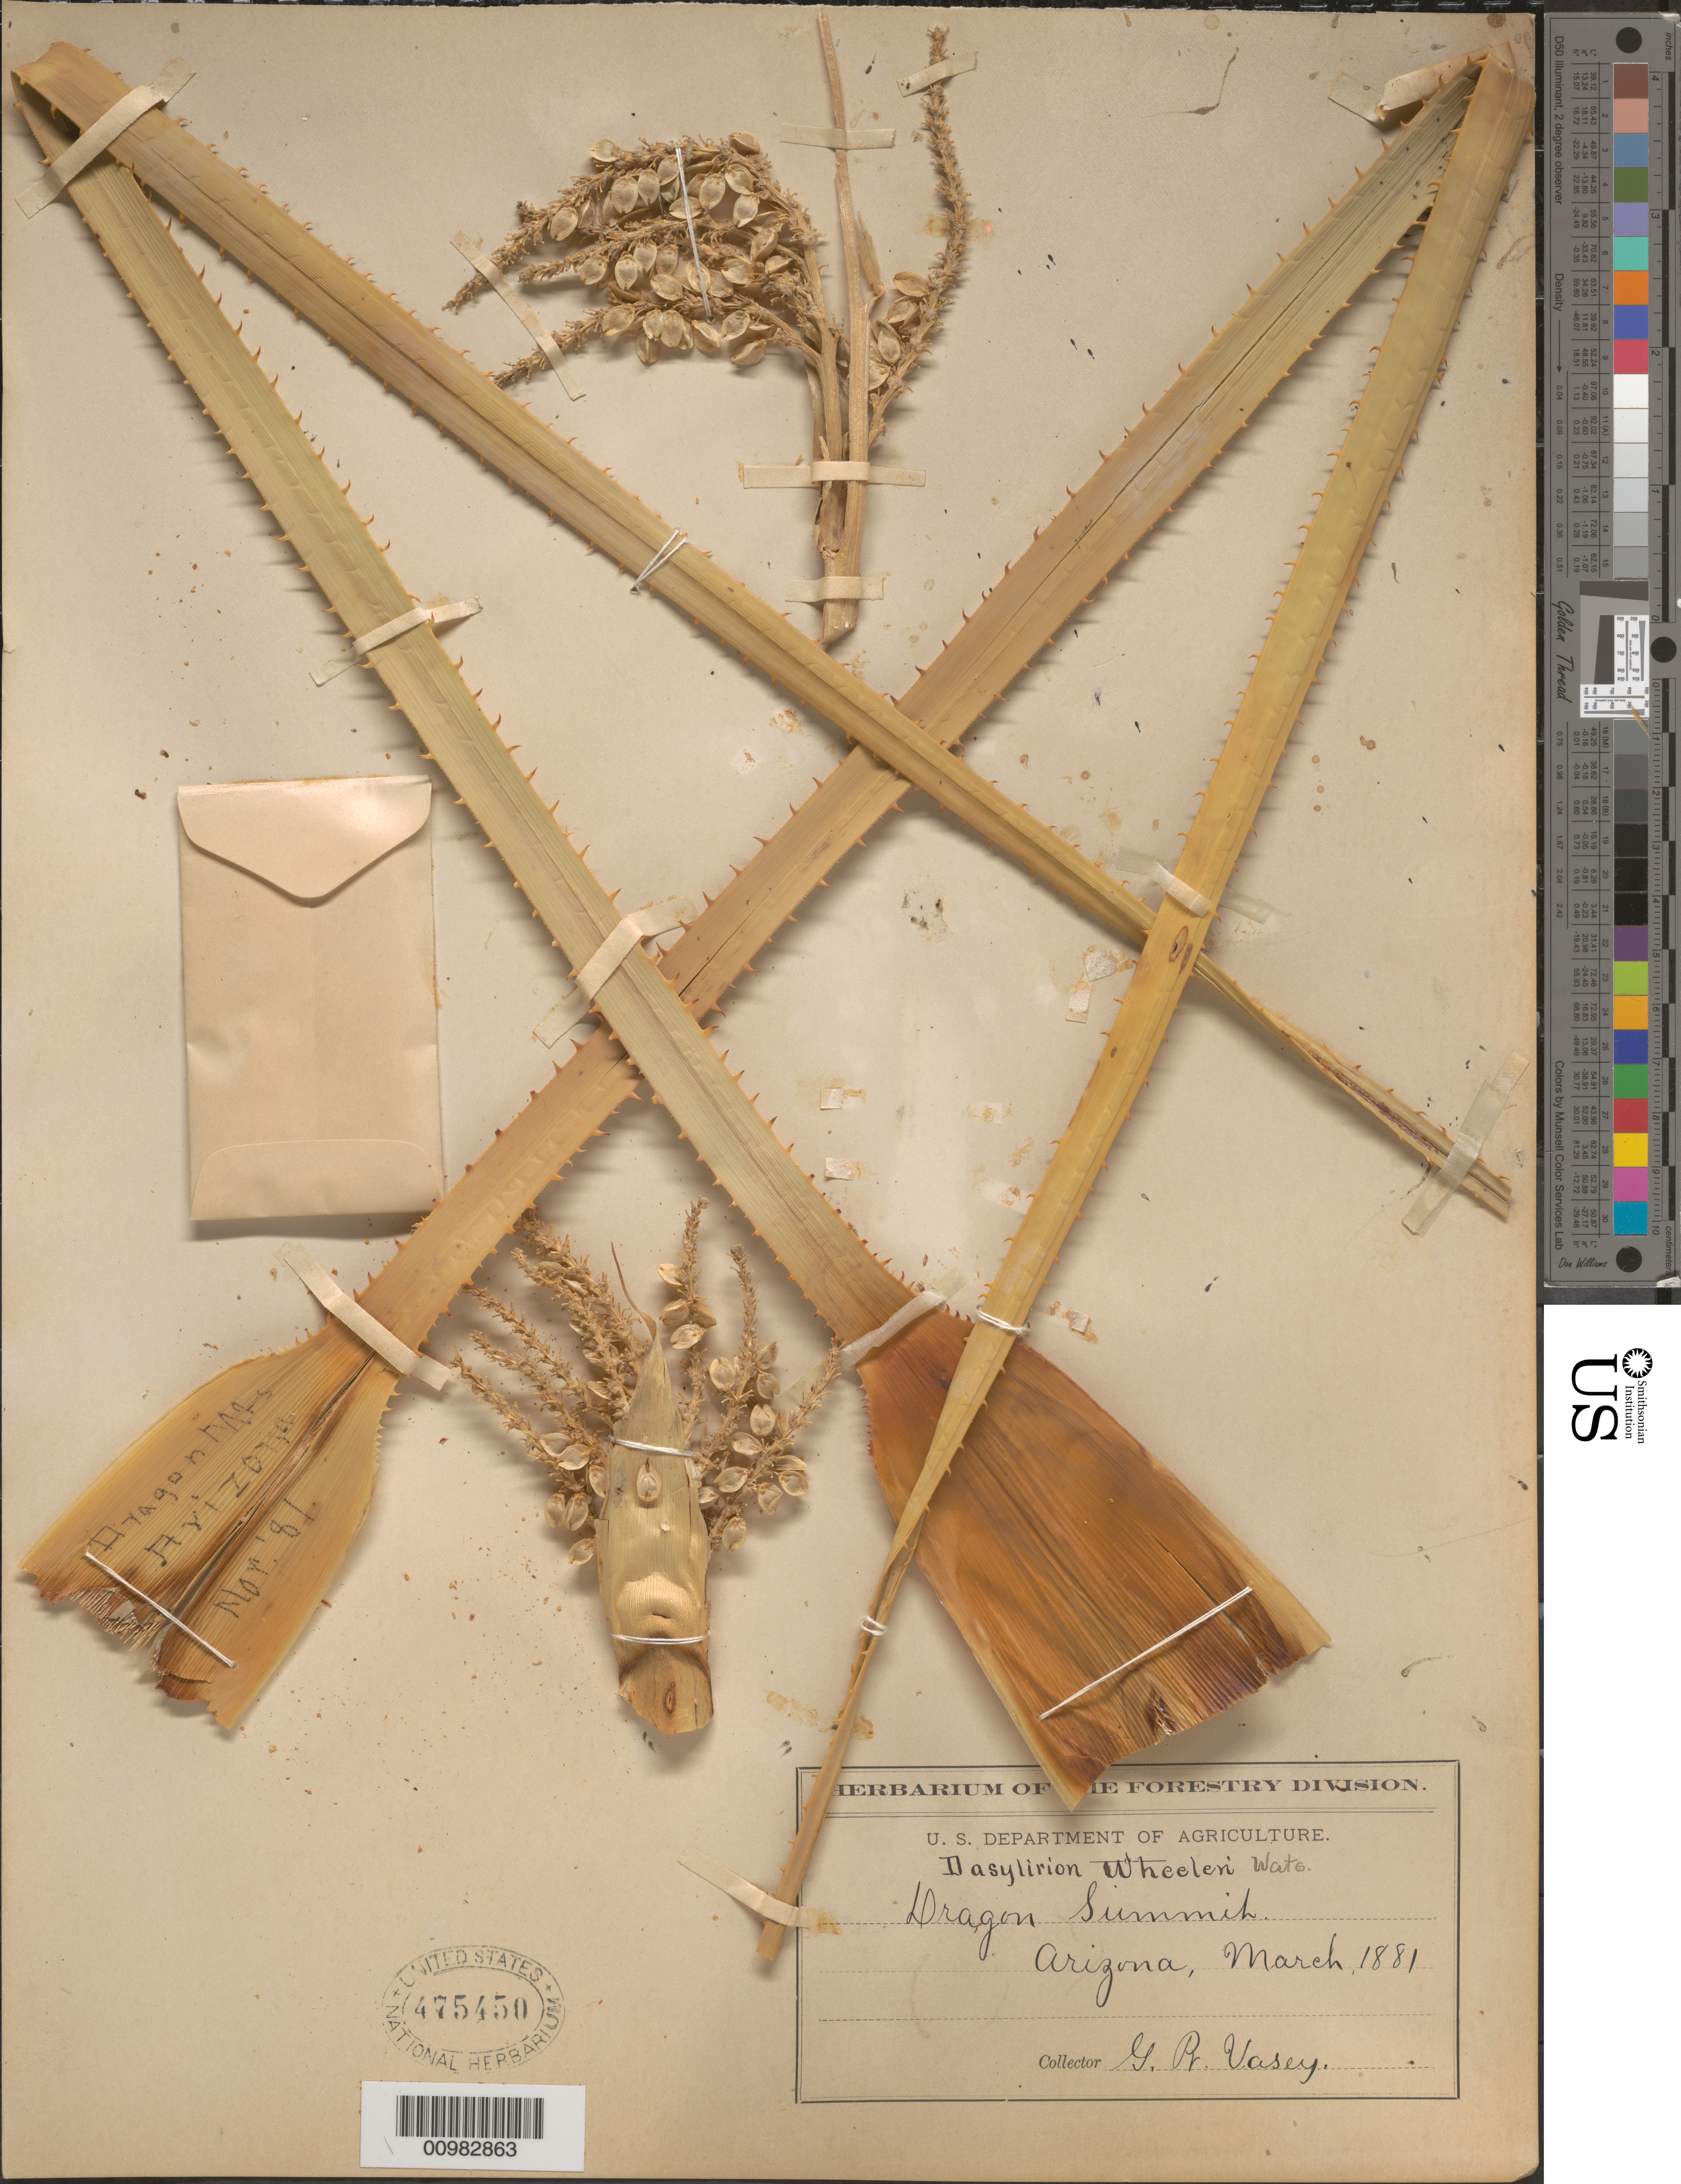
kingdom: Plantae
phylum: Tracheophyta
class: Liliopsida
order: Asparagales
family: Asparagaceae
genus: Dasylirion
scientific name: Dasylirion wheeleri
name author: S. Watson ex Rothr.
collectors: G. Vasey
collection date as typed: Mar 1881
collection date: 1881-03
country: United States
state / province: Arizona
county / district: Cochise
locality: Dragoon Summit.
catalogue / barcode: US 475450